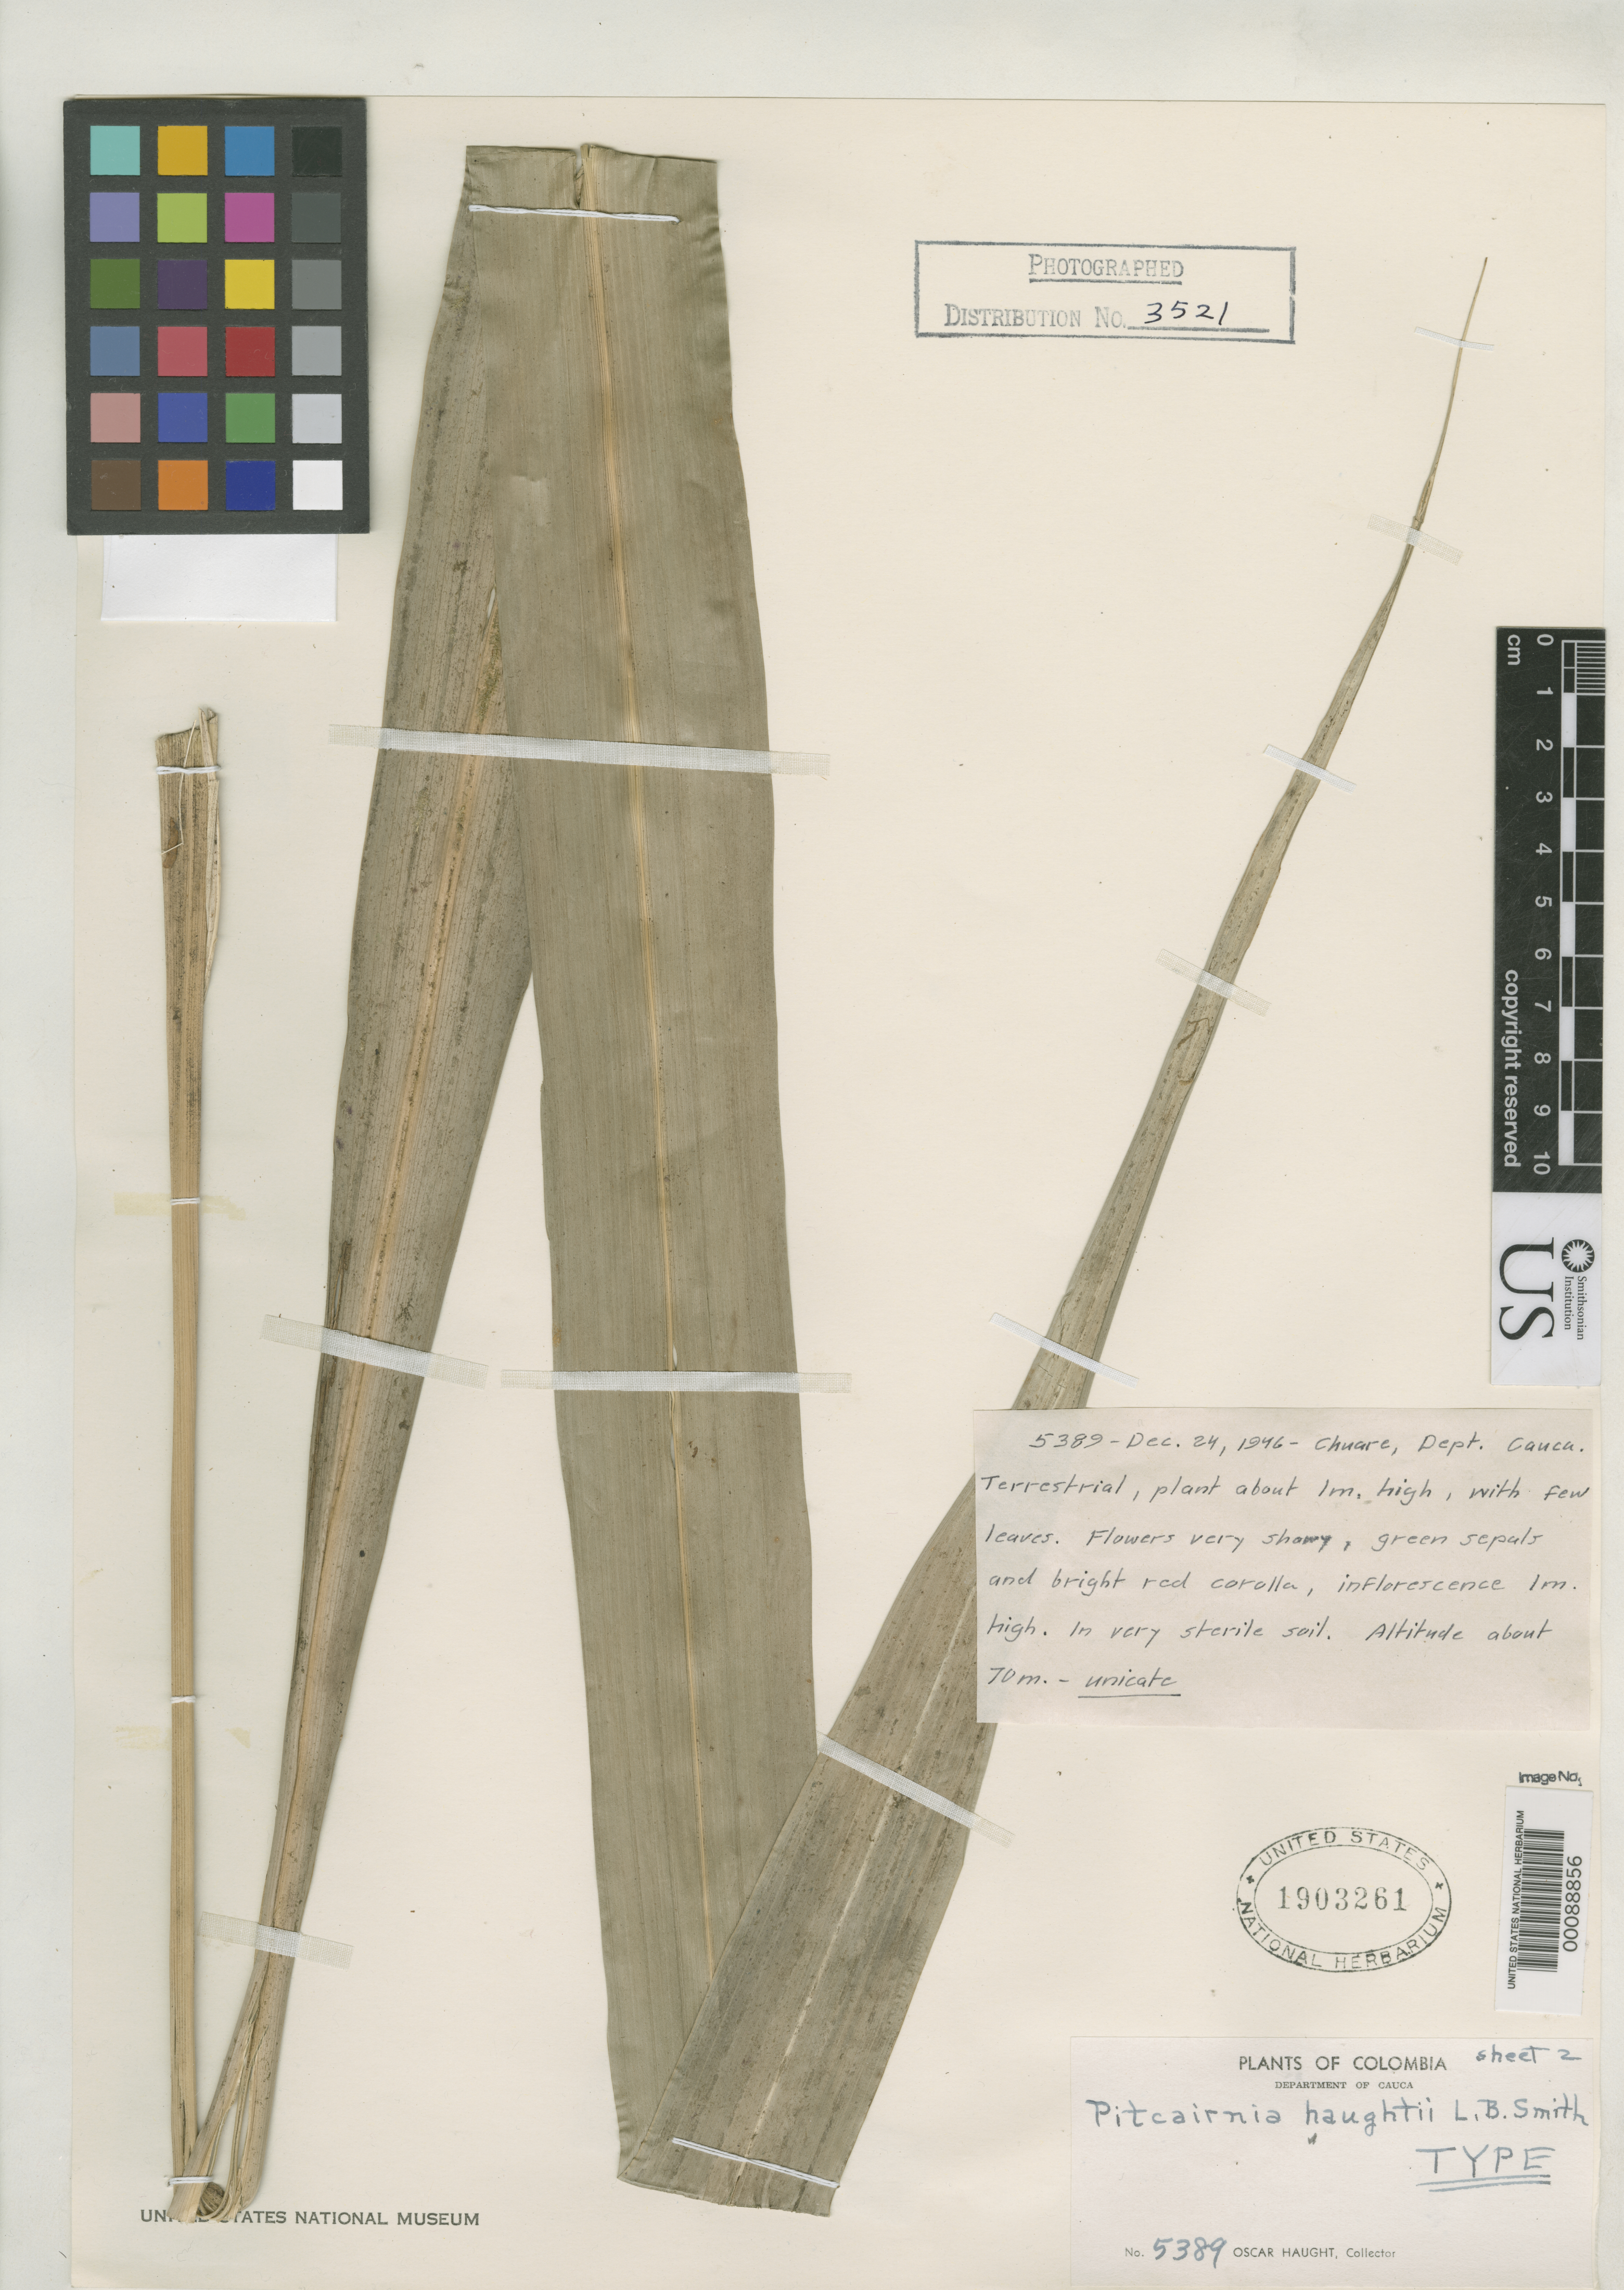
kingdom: Plantae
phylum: Tracheophyta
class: Liliopsida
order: Poales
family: Bromeliaceae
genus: Pitcairnia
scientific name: Pitcairnia haughtii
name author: L.B. Sm.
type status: Holotype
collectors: O. L. Haught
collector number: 5389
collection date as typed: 24 Dec 1946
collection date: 1946-12-24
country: Colombia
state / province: Cauca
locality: Chuare.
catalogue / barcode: US 1903261